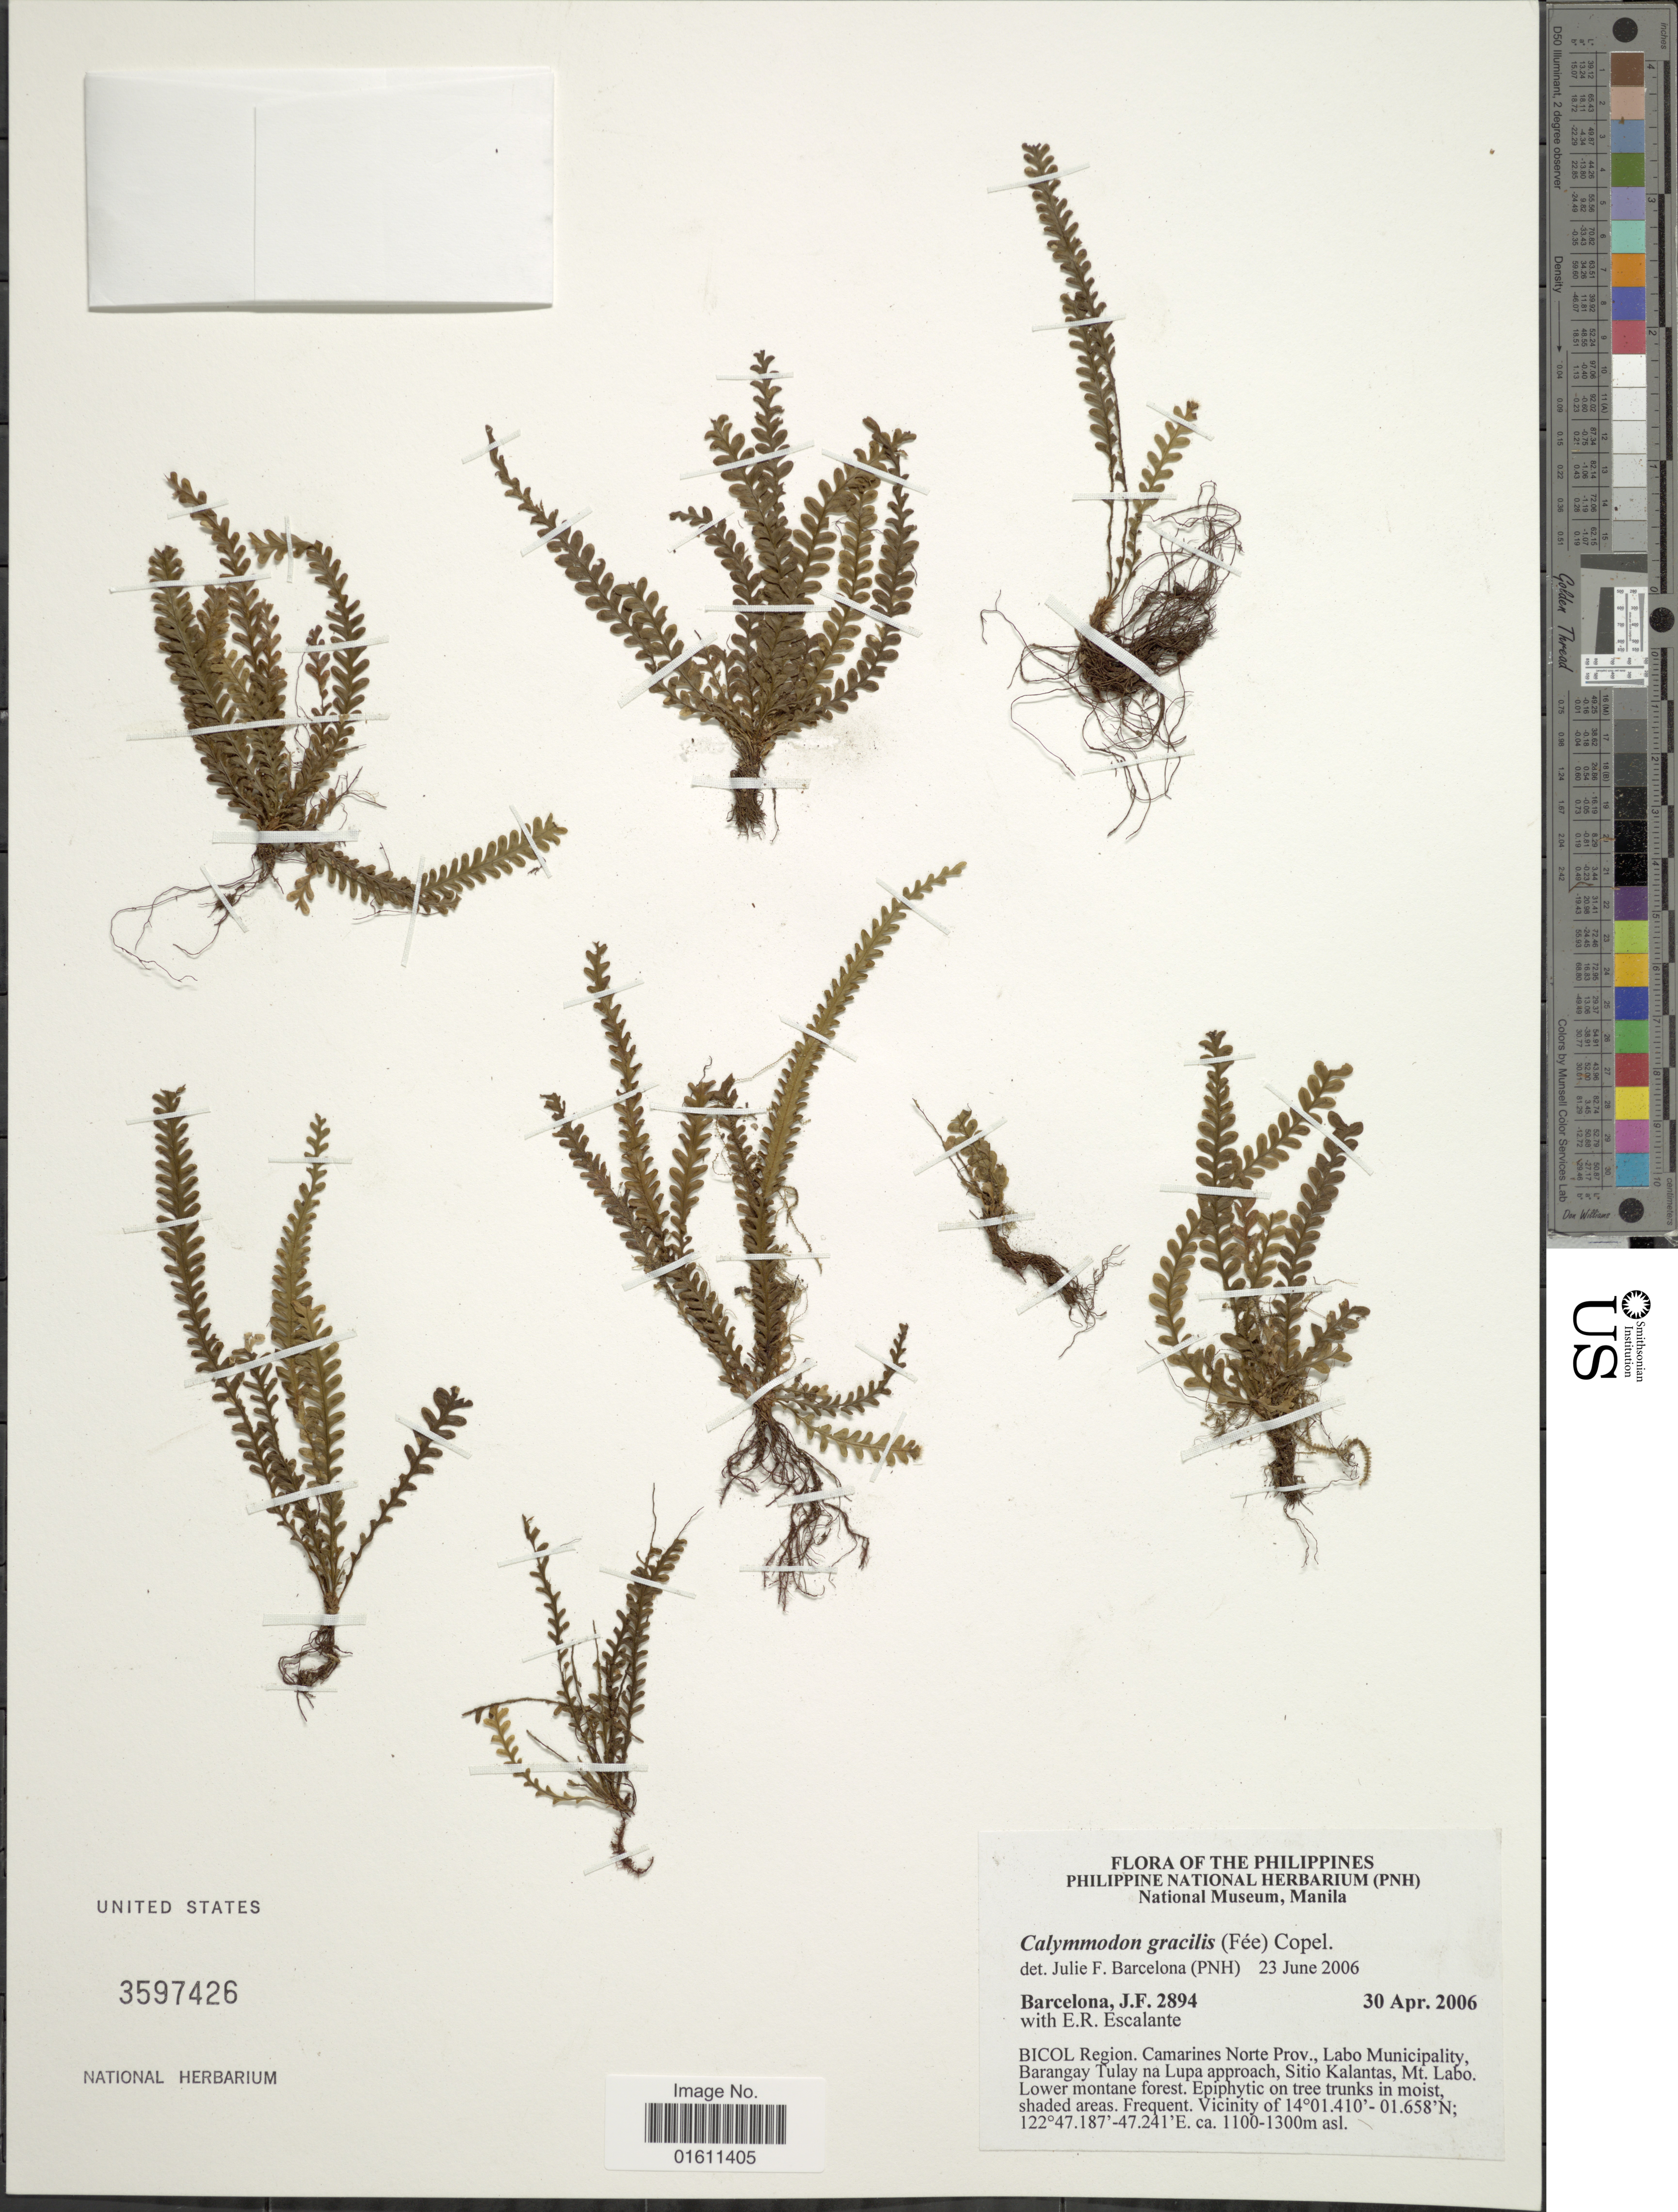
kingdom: Plantae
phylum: Tracheophyta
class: Polypodiopsida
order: Polypodiales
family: Polypodiaceae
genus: Calymmodon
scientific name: Calymmodon gracilis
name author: (Fée) Copel.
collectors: J. F. Barcelona & E. Escalante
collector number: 2894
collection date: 2006-04-30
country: Philippines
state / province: Bicol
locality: The Philippines, Bicol Region. Camarines Norte Prov., Lano Municipality, Barangay Tulay na Lupa approach, Sitio Kalantas, Mt. Labo.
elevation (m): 1100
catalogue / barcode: US 3597426